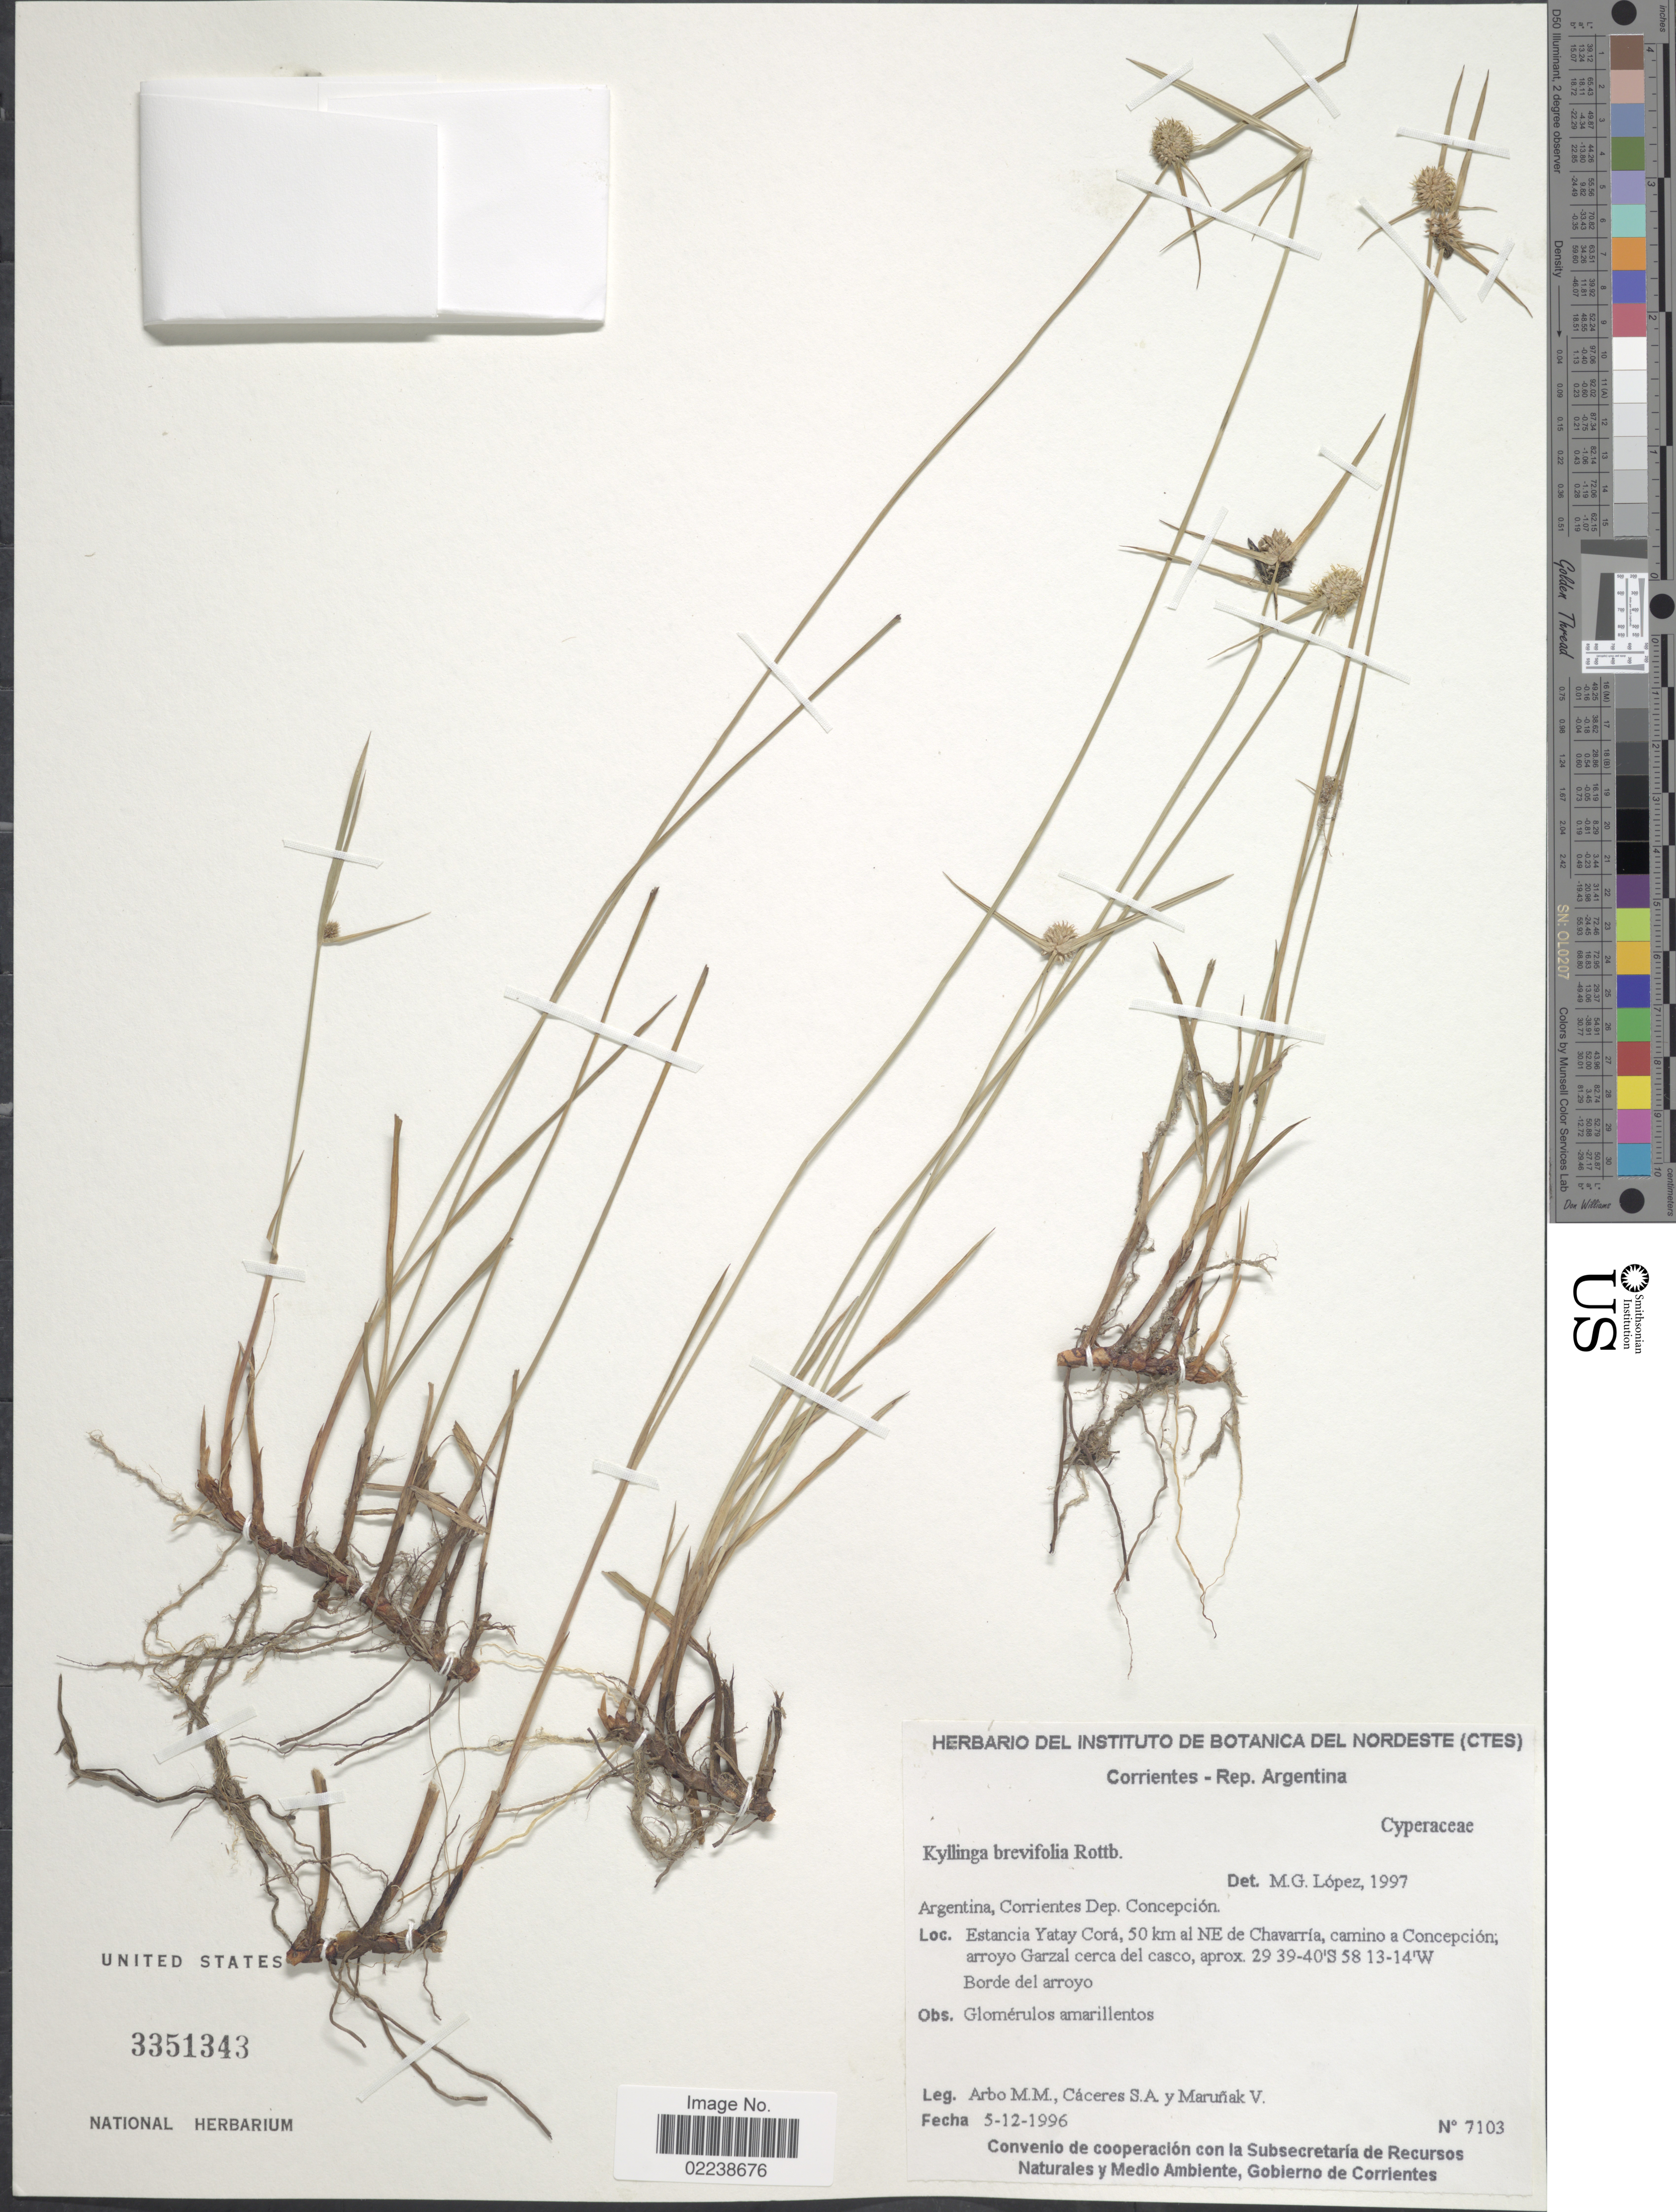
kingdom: Plantae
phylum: Tracheophyta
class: Liliopsida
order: Poales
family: Cyperaceae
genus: Cyperus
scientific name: Cyperus brevifolius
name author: (Rottb.) Hassk.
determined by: Strong, M. T., (US), Smithsonian Institution - National Museum of Natural History (UNITED STATES)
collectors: M. M. Arbo, S. Cáceres & V. Maruñak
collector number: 7103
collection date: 1996-12-05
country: Argentina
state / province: Corrientes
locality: Concepcion, Estancia Yatay Cora, 50 km al NE de Chavarria, camino a Concepcion; arroyo Garzal cerca del casco, Borde del arroyo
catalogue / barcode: US 3351343